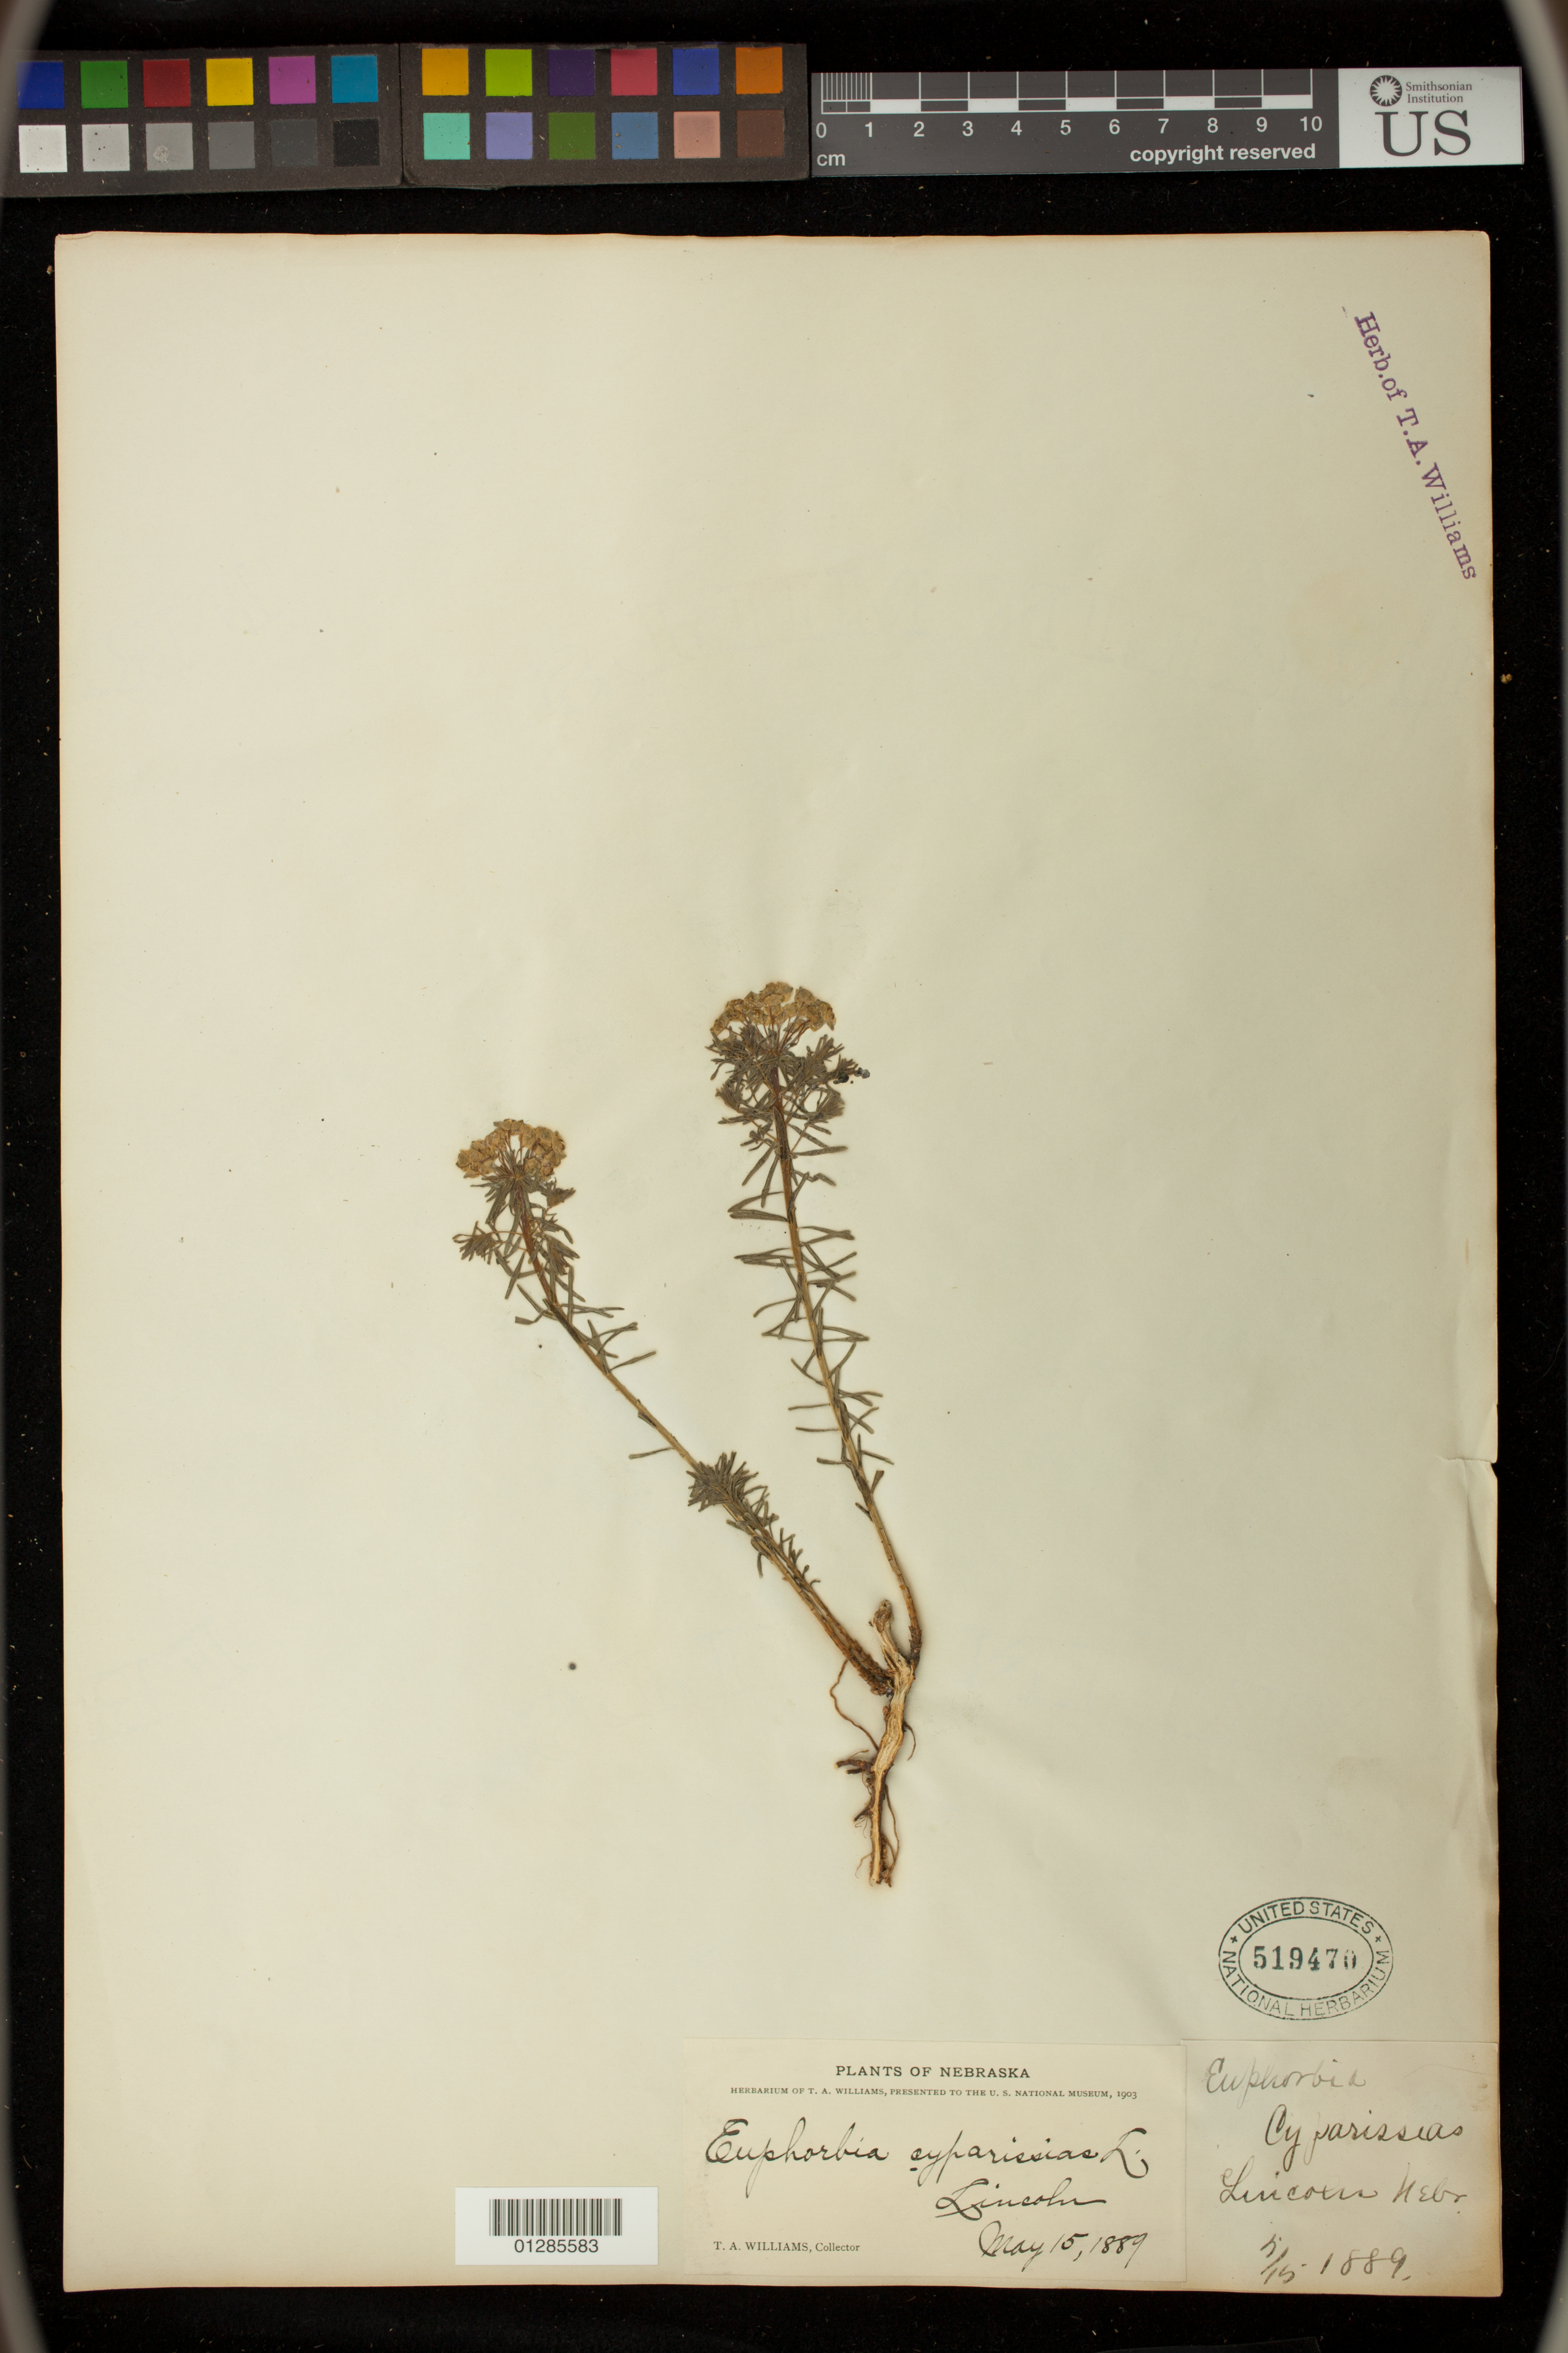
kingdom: Plantae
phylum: Tracheophyta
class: Magnoliopsida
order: Malpighiales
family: Euphorbiaceae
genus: Euphorbia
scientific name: Euphorbia cyparissias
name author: L.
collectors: T. A. Williams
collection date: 1889-05-15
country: United States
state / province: Nebraska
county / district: Lancaster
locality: Lincoln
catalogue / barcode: US 519470